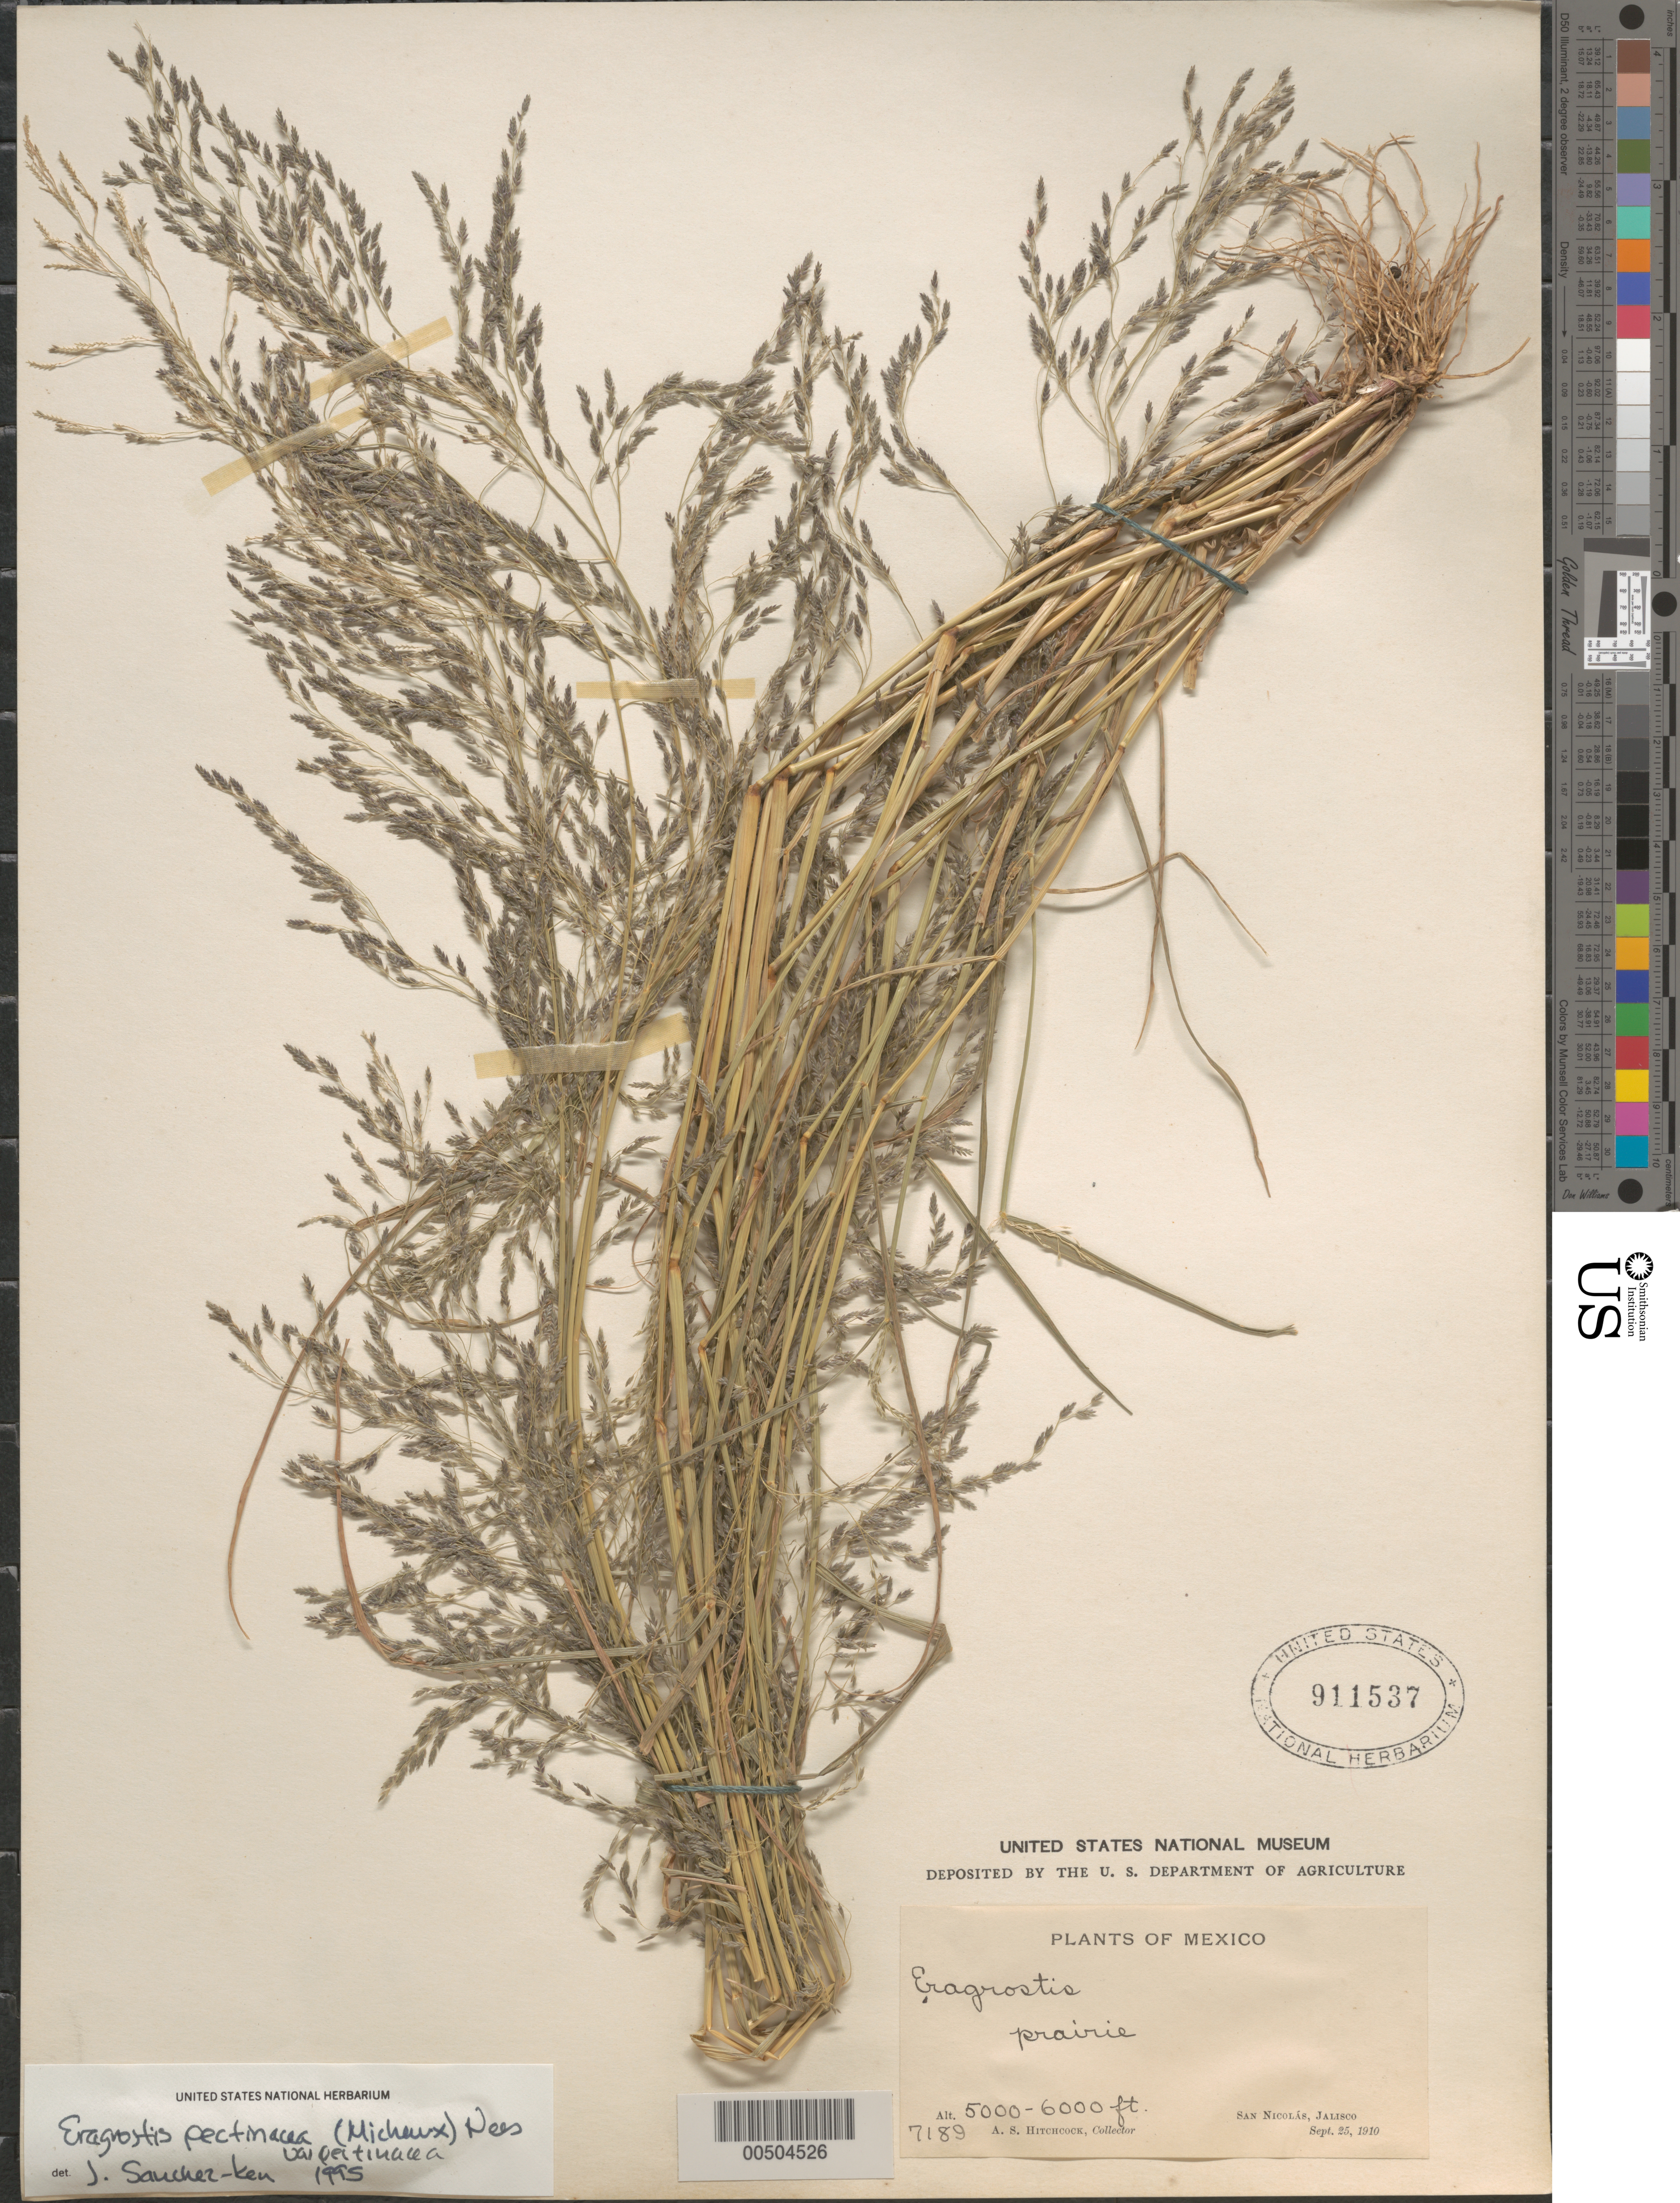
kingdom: Plantae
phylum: Tracheophyta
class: Liliopsida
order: Poales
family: Poaceae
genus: Eragrostis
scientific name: Eragrostis pectinacea var. pectinacea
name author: (Michx.) Nees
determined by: Sánchez-Ken, J. G.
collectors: A. S. Hitchcock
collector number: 7189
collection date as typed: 25 Sep 1910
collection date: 1910-09-25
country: Mexico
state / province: Jalisco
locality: San Nicolás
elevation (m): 1524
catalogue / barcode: US 911537